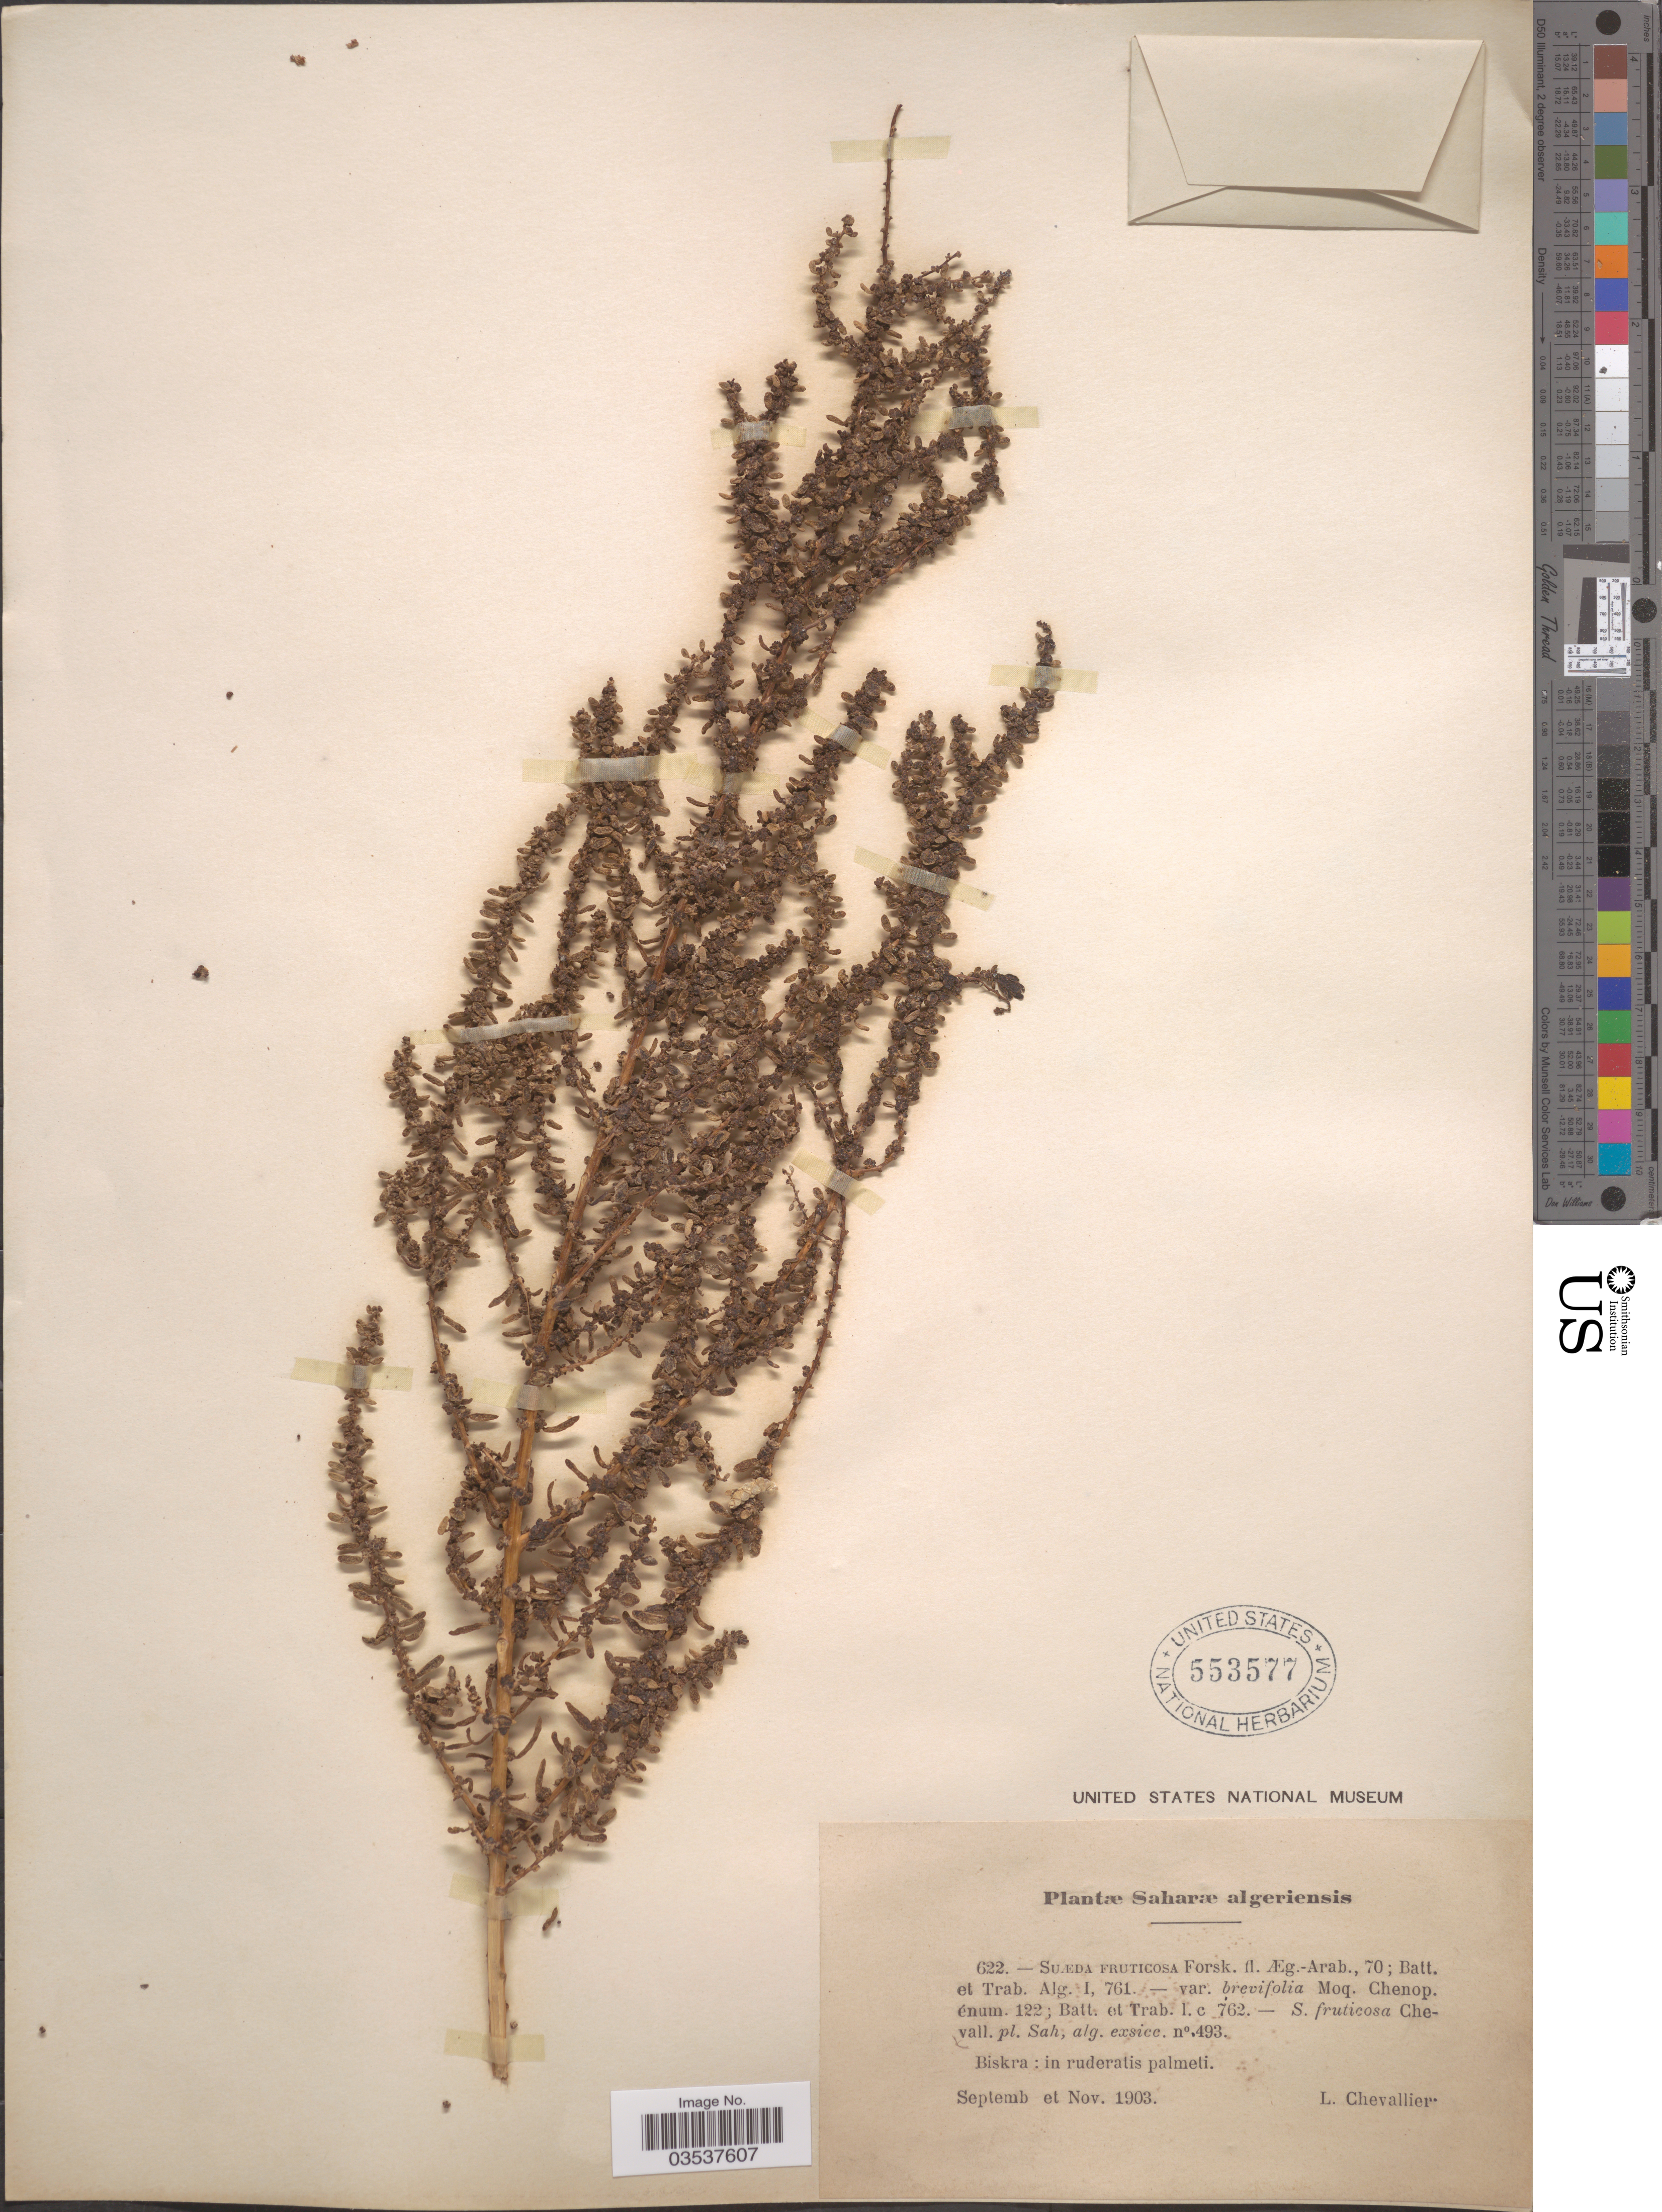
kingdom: Plantae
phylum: Tracheophyta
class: Magnoliopsida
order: Caryophyllales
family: Amaranthaceae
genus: Suaeda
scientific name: Suaeda fruticosa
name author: Forssk. ex J.F. Gmel.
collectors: L. Chevallier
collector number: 622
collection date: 1903-09/1903-11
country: Algeria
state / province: Biskra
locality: Saharæ algeriensis.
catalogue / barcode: US 553577